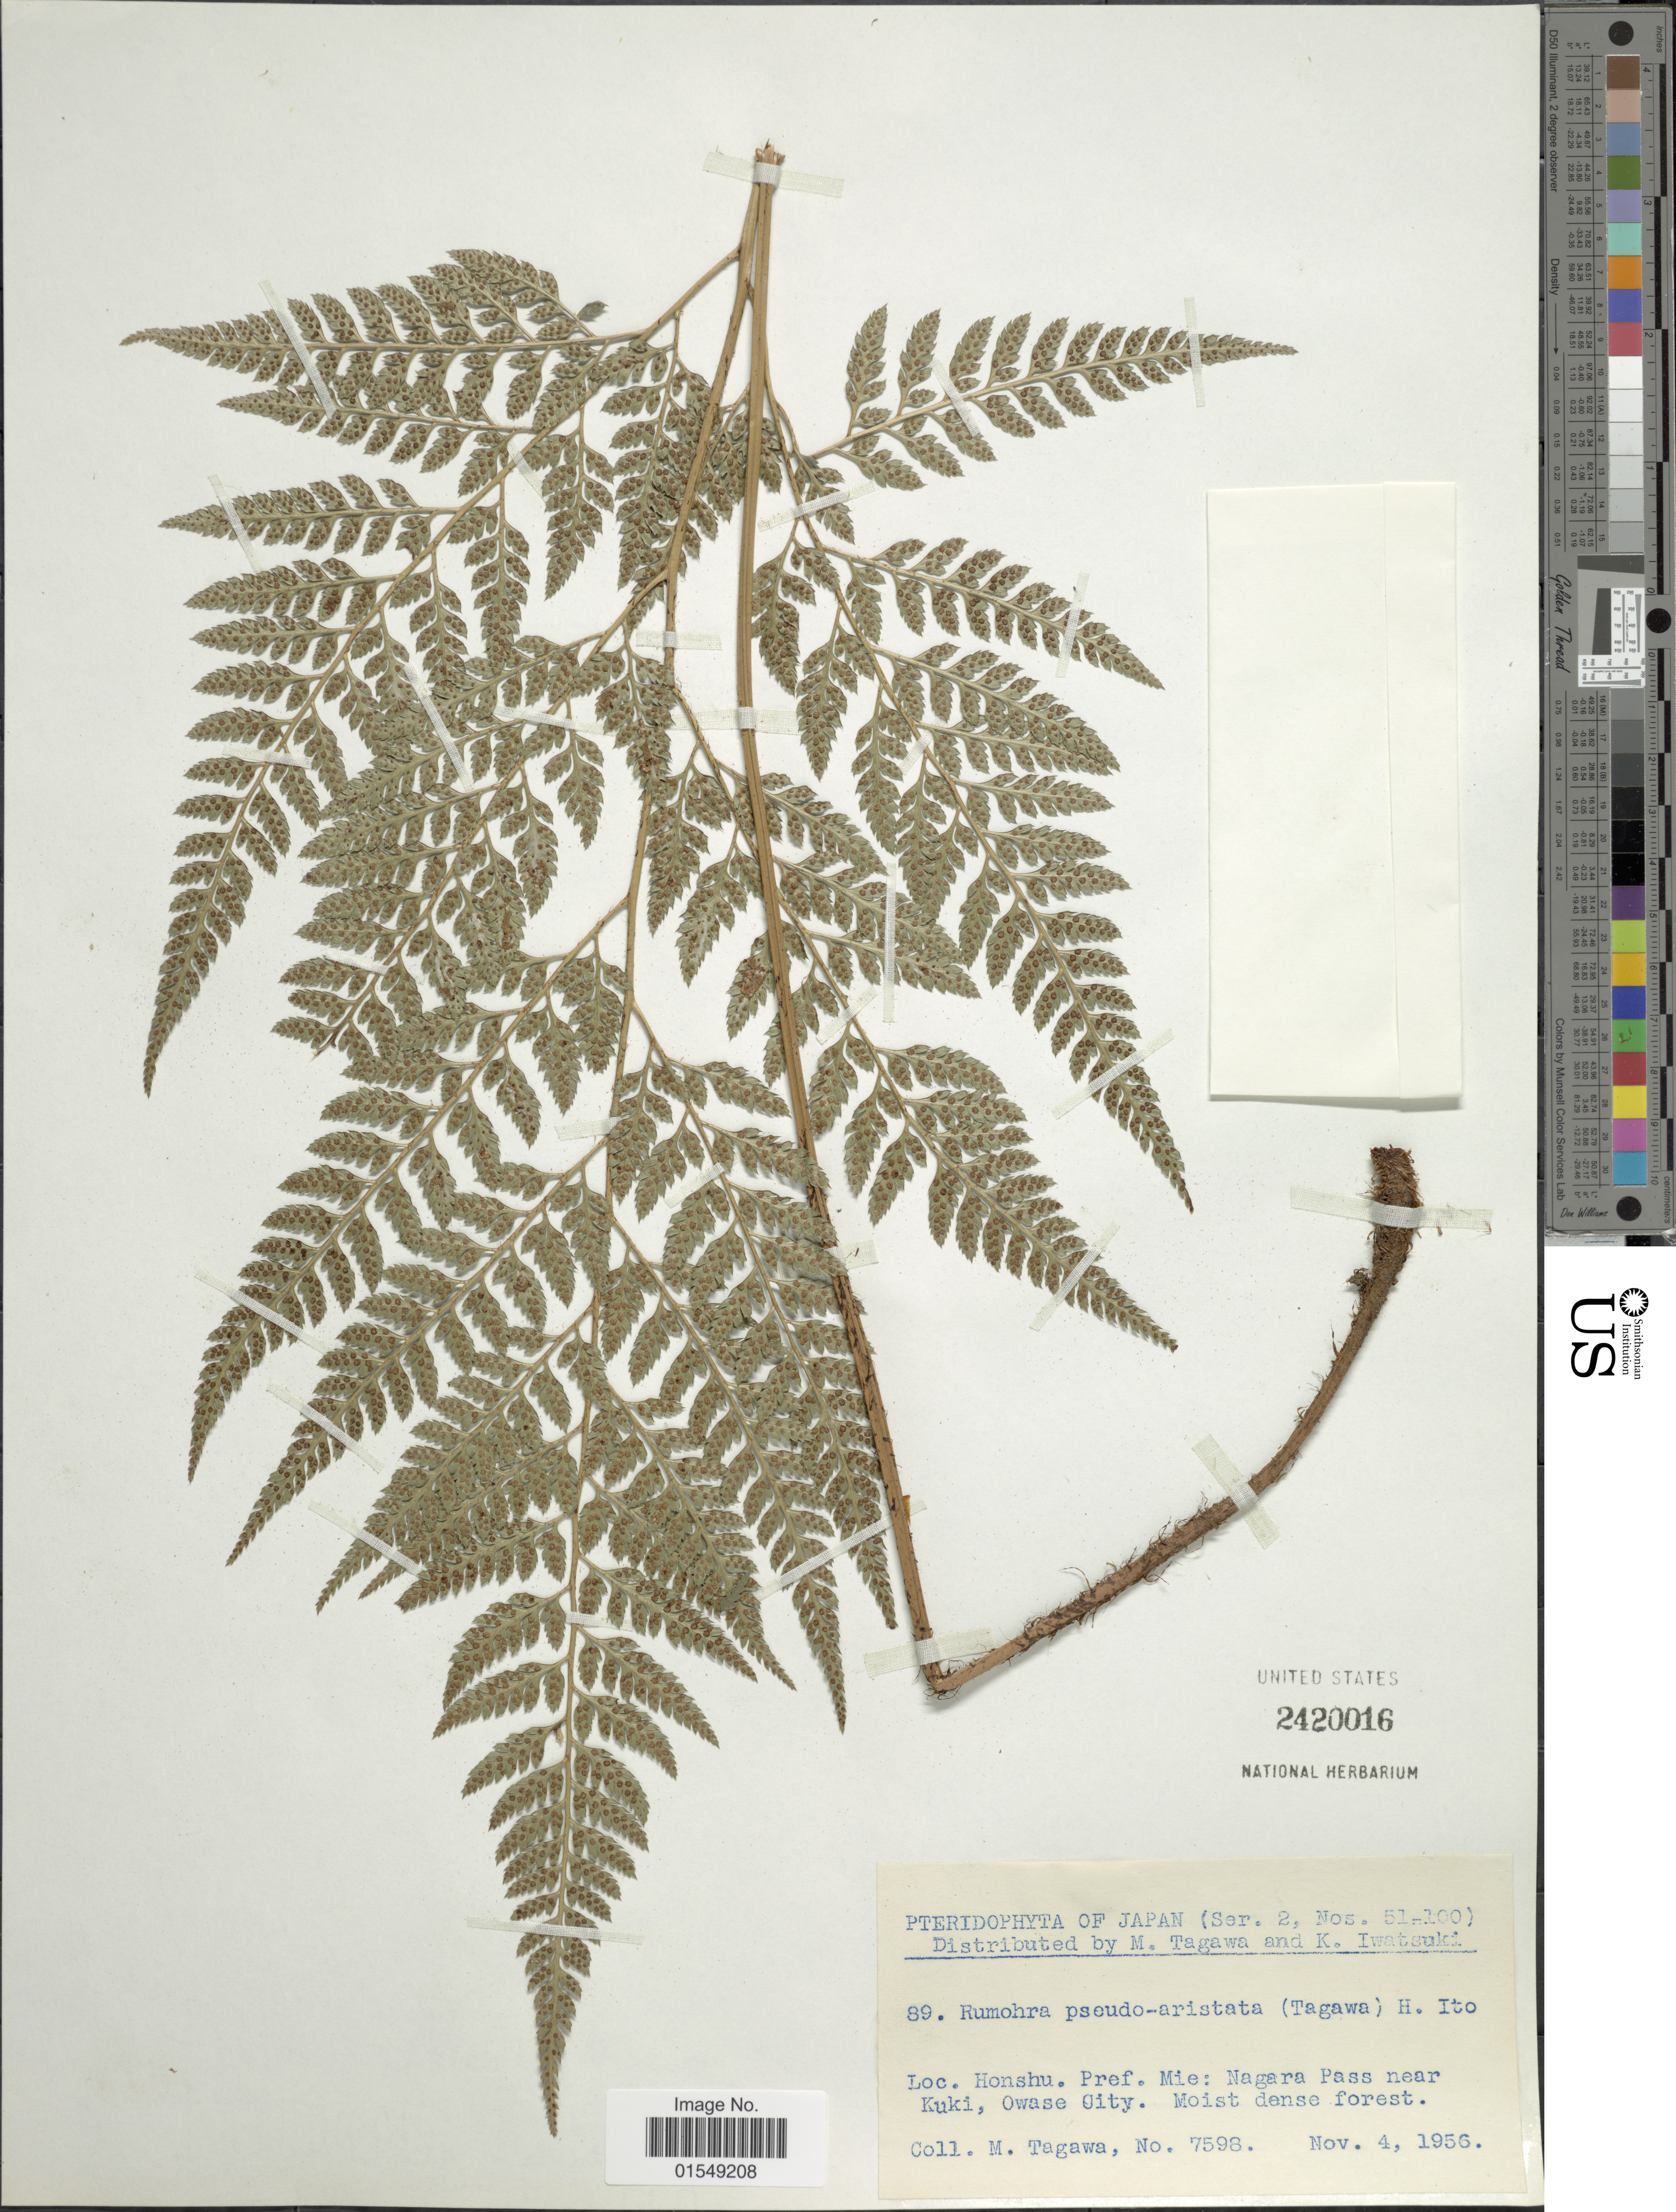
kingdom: Plantae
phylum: Tracheophyta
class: Polypodiopsida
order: Polypodiales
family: Dryopteridaceae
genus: Arachniodes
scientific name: Arachniodes pseudoaristata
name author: (Tagawa) Ohwi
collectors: M. Tagawa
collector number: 7598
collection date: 1956-11-04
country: Japan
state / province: Mie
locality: Honshu. Pref. Mie: Nagara Pass near Kuki, Owase City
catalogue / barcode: US 2420016